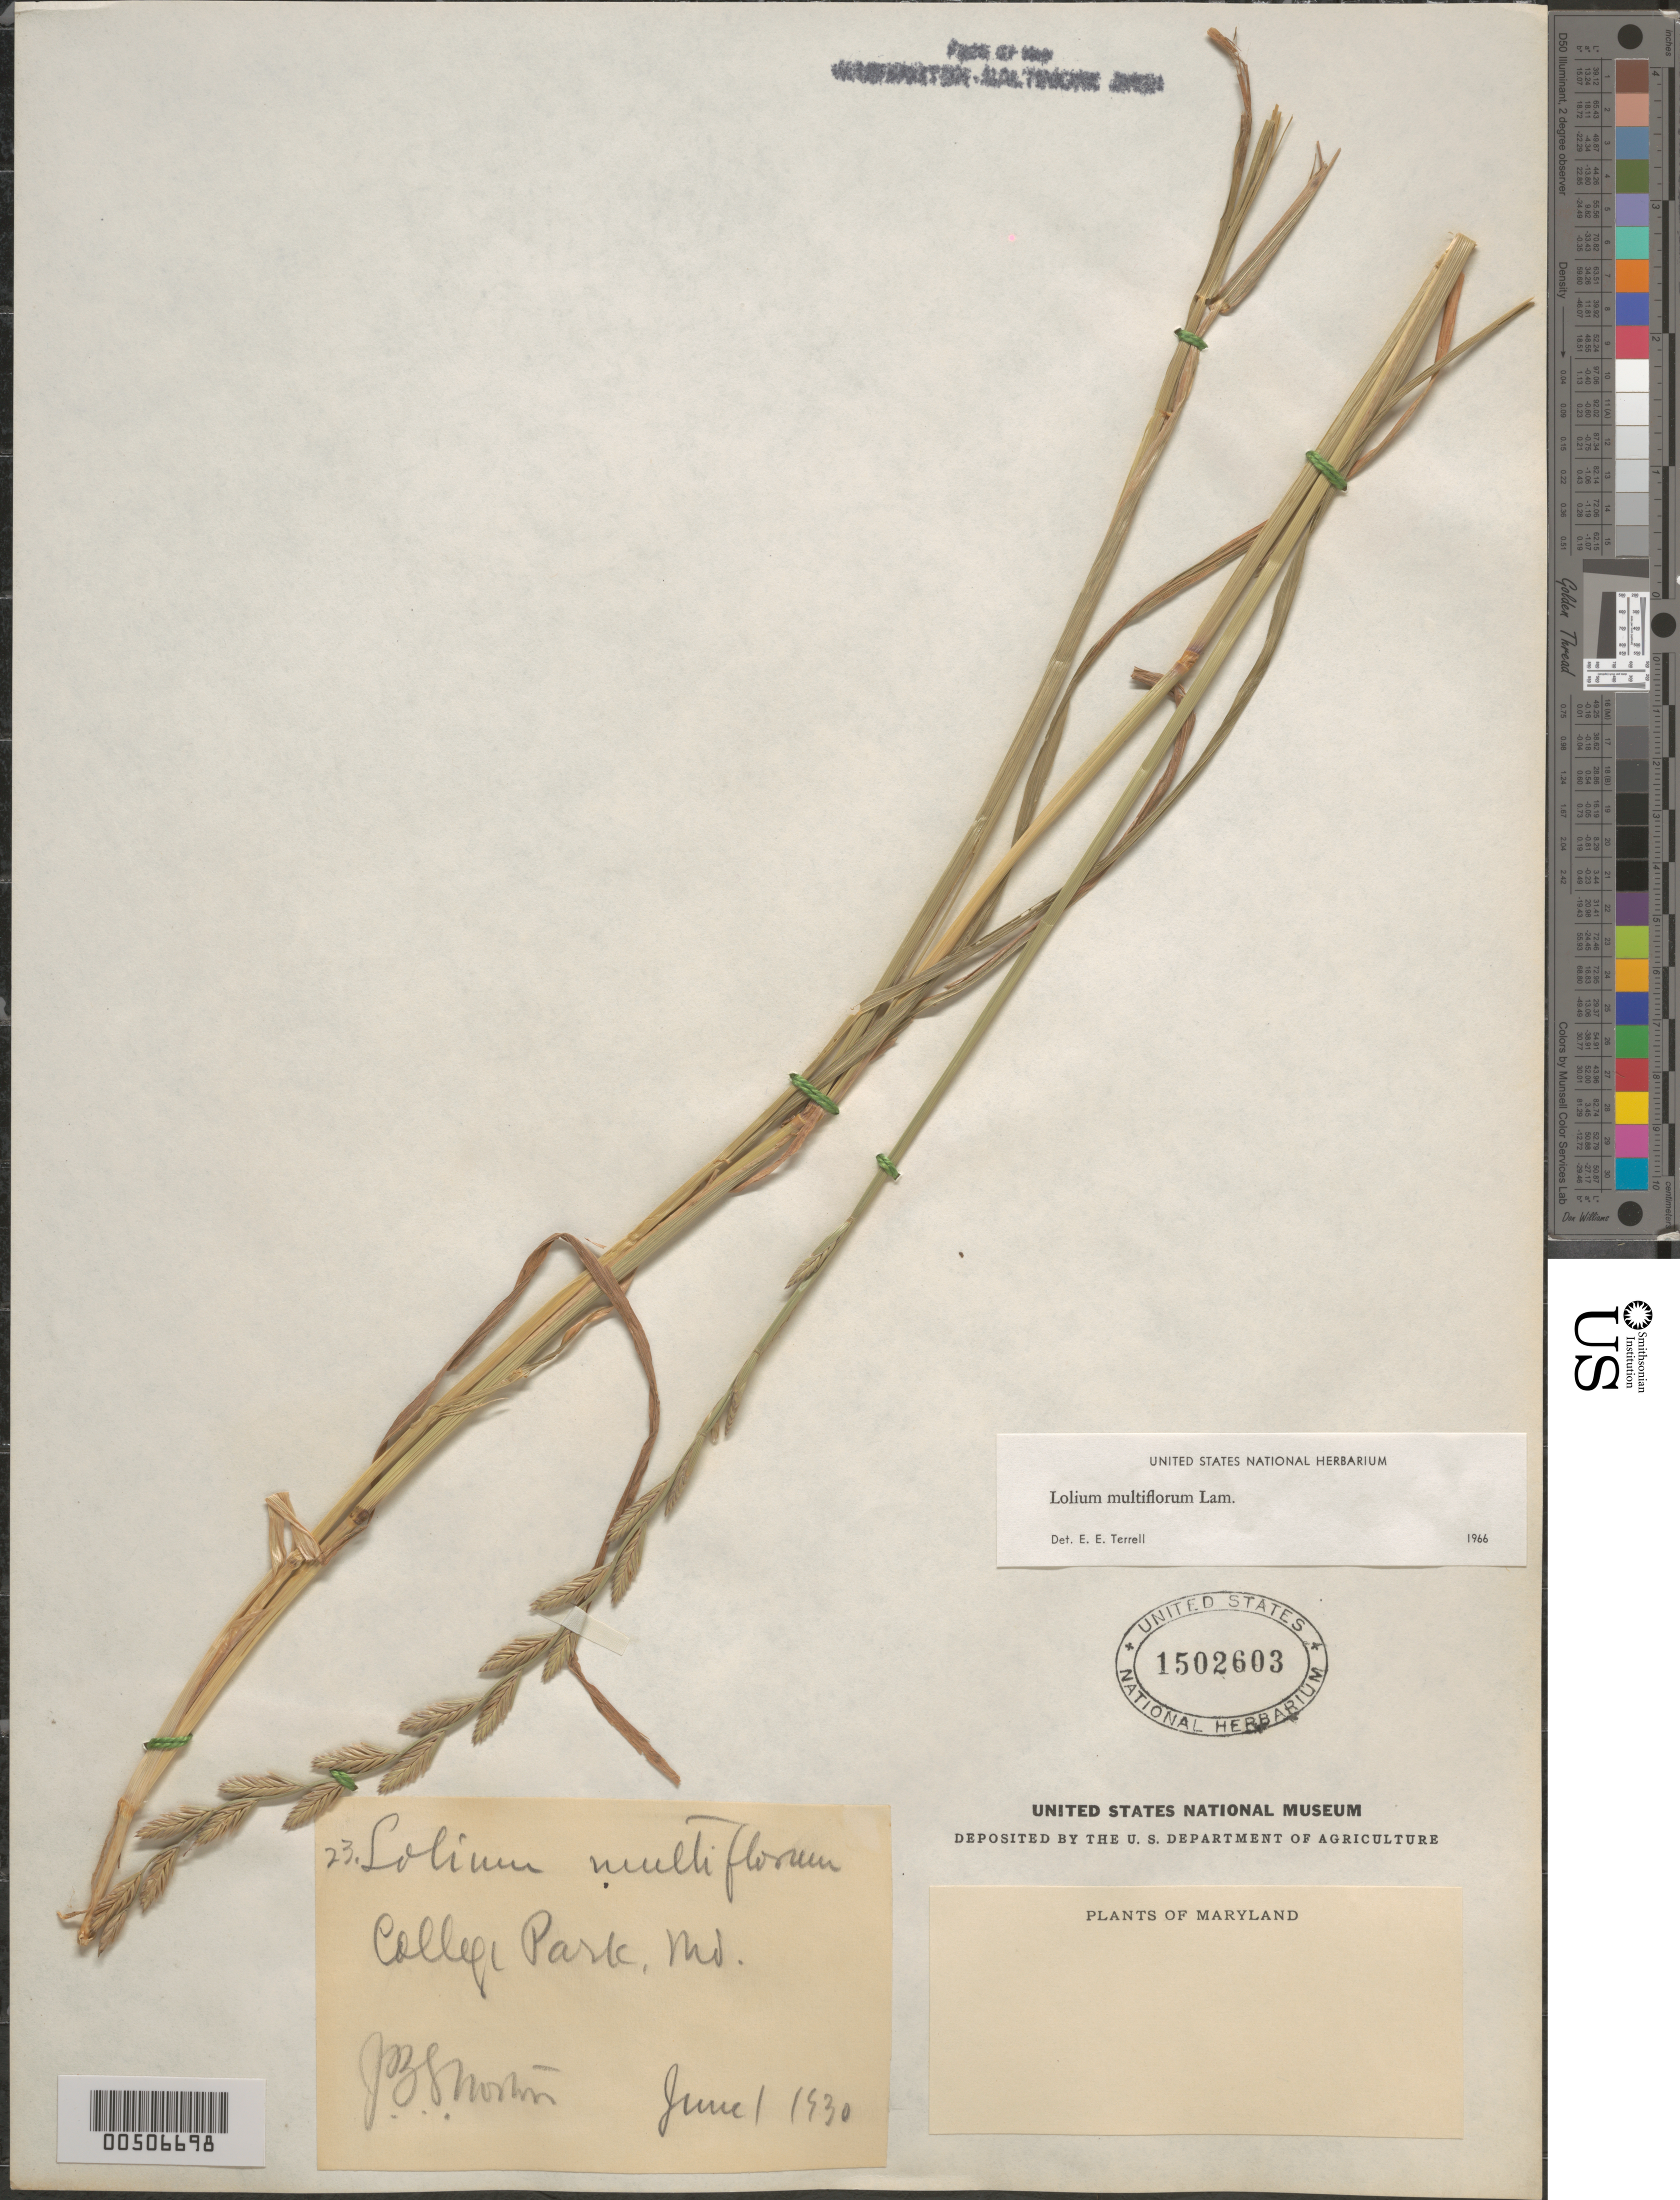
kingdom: Plantae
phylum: Tracheophyta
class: Liliopsida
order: Poales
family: Poaceae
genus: Lolium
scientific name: Lolium perenne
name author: L.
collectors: J. B. S. Morton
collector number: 23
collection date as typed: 01 Jun 1930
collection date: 1930-06-01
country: United States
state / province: Maryland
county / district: Prince George's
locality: College Park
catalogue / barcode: US 1502603